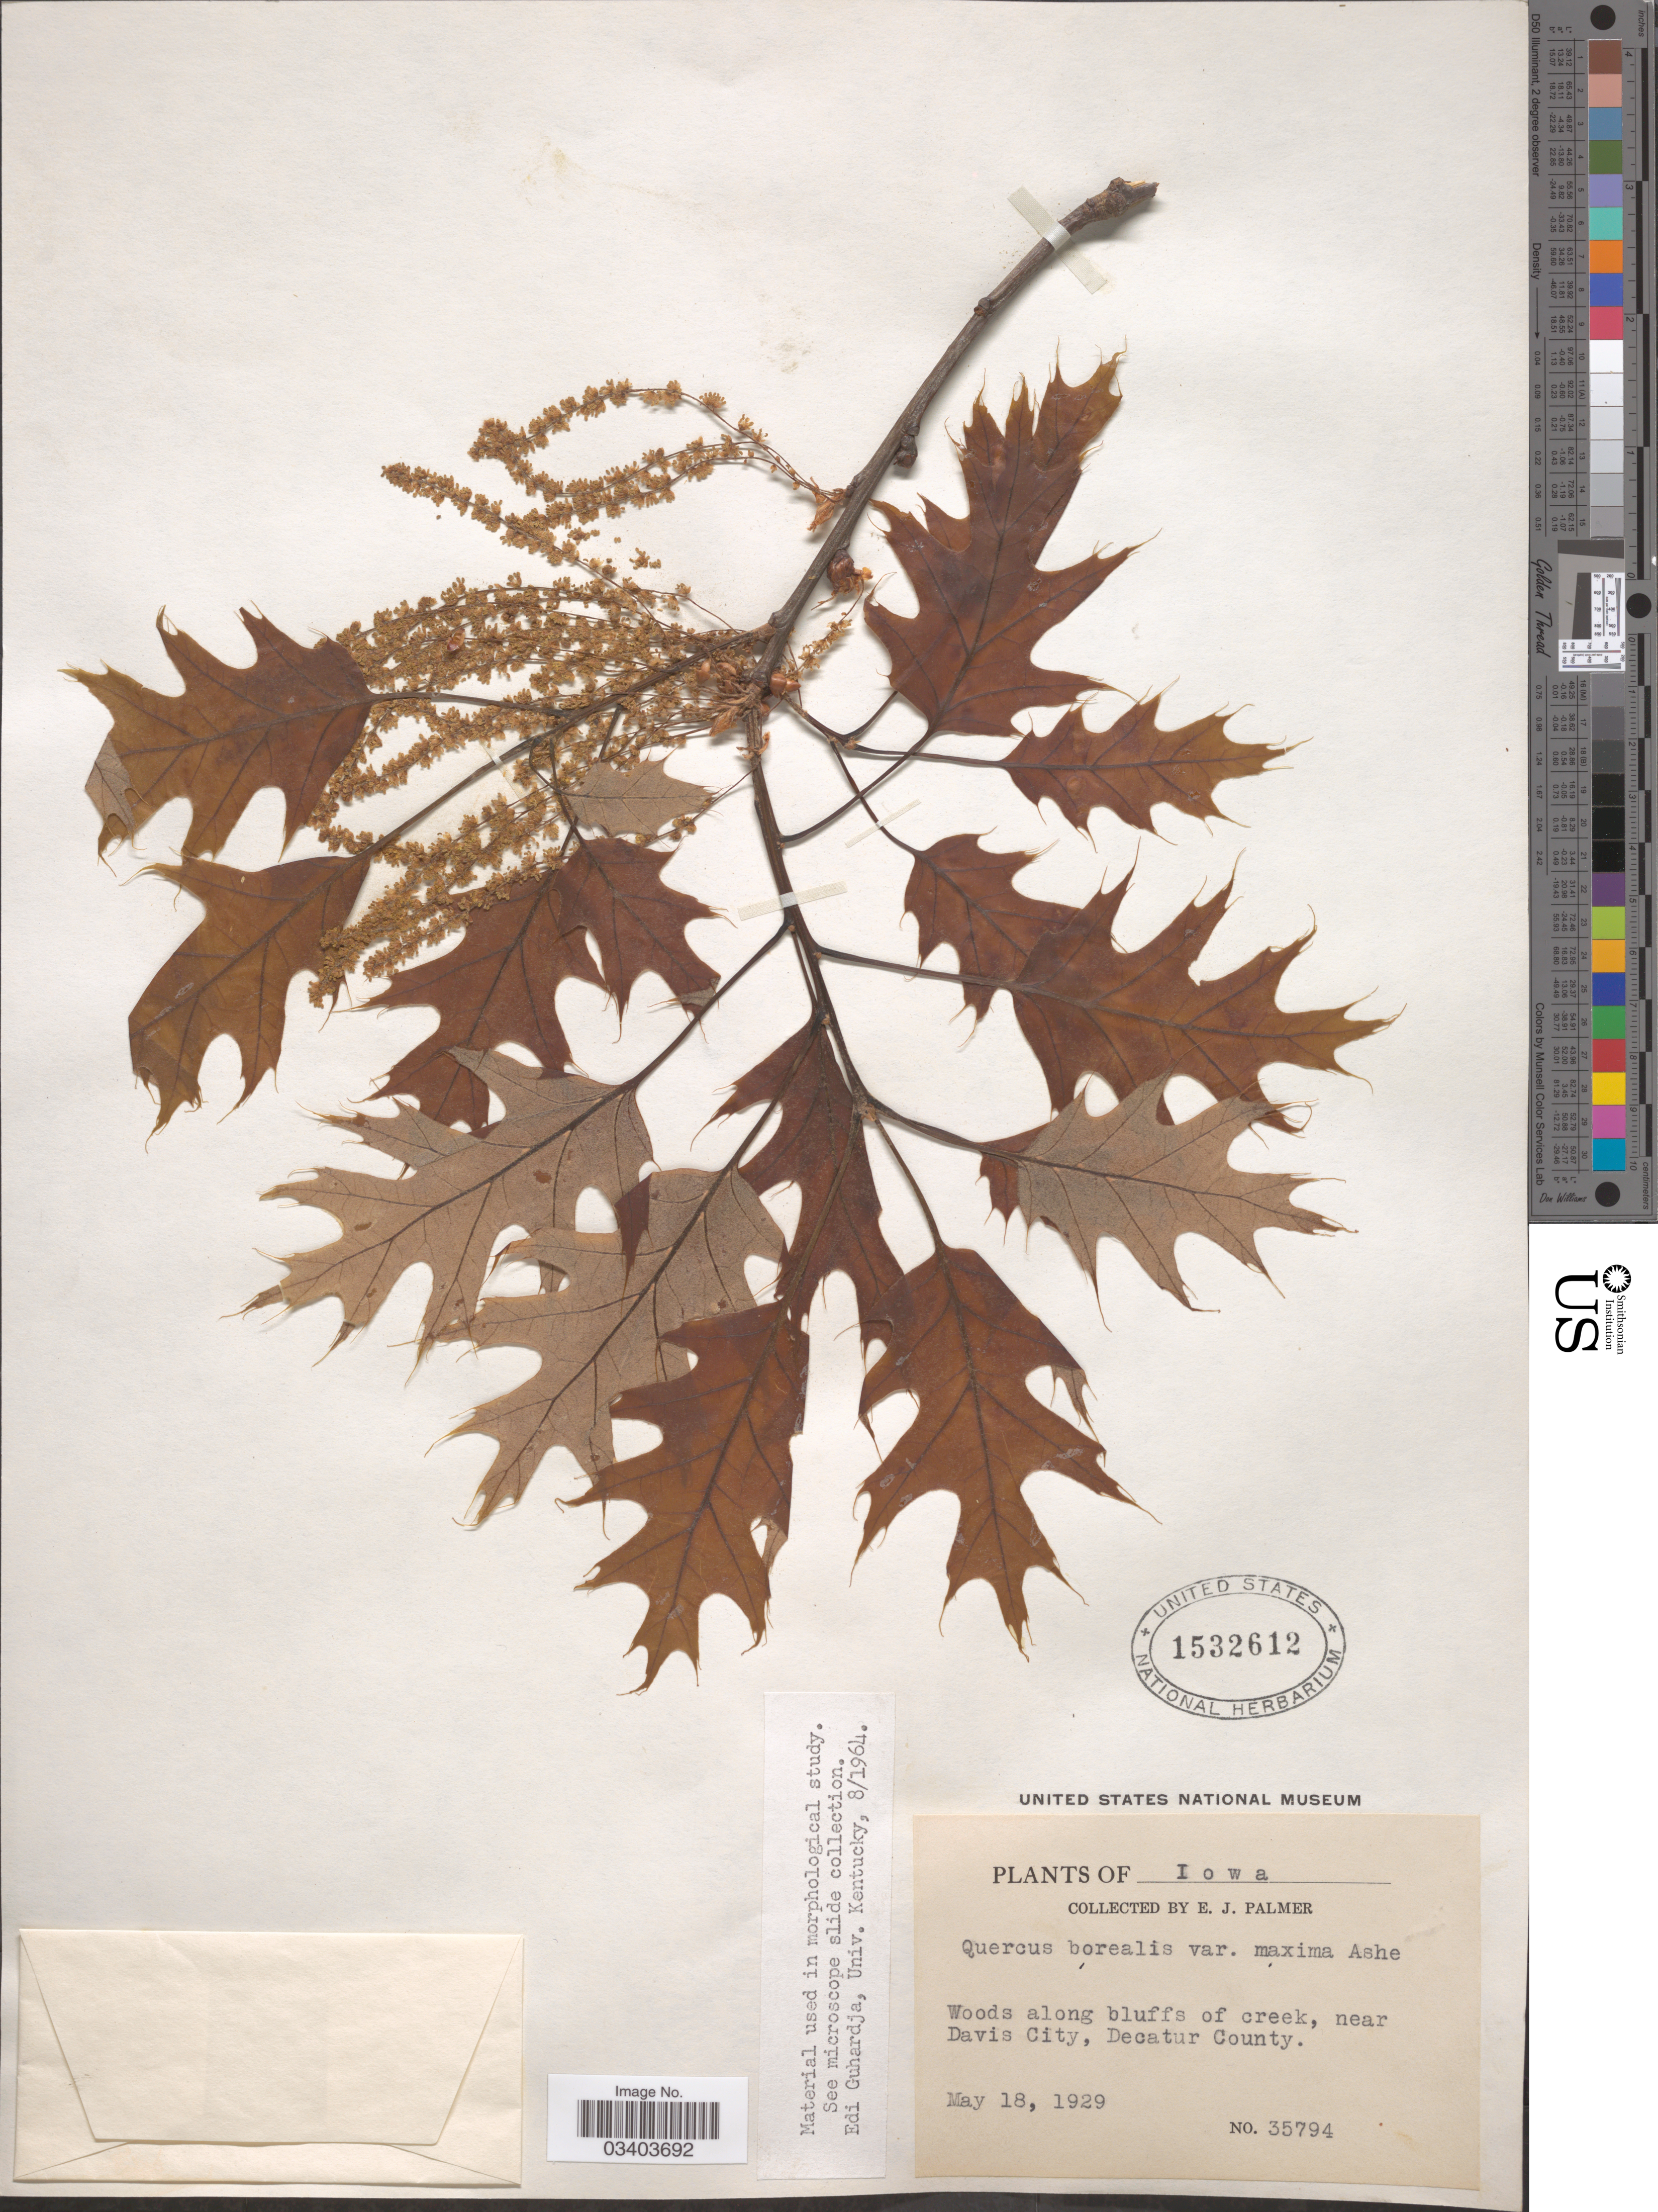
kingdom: Plantae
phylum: Tracheophyta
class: Magnoliopsida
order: Fagales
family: Fagaceae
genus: Quercus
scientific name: Quercus borealis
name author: F. Michx.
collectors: E. J. Palmer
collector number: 35794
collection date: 1929-05-18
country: United States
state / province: Iowa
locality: Woods along bluffs of creek, near Davis City, Decatur County.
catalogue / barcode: US 1532612